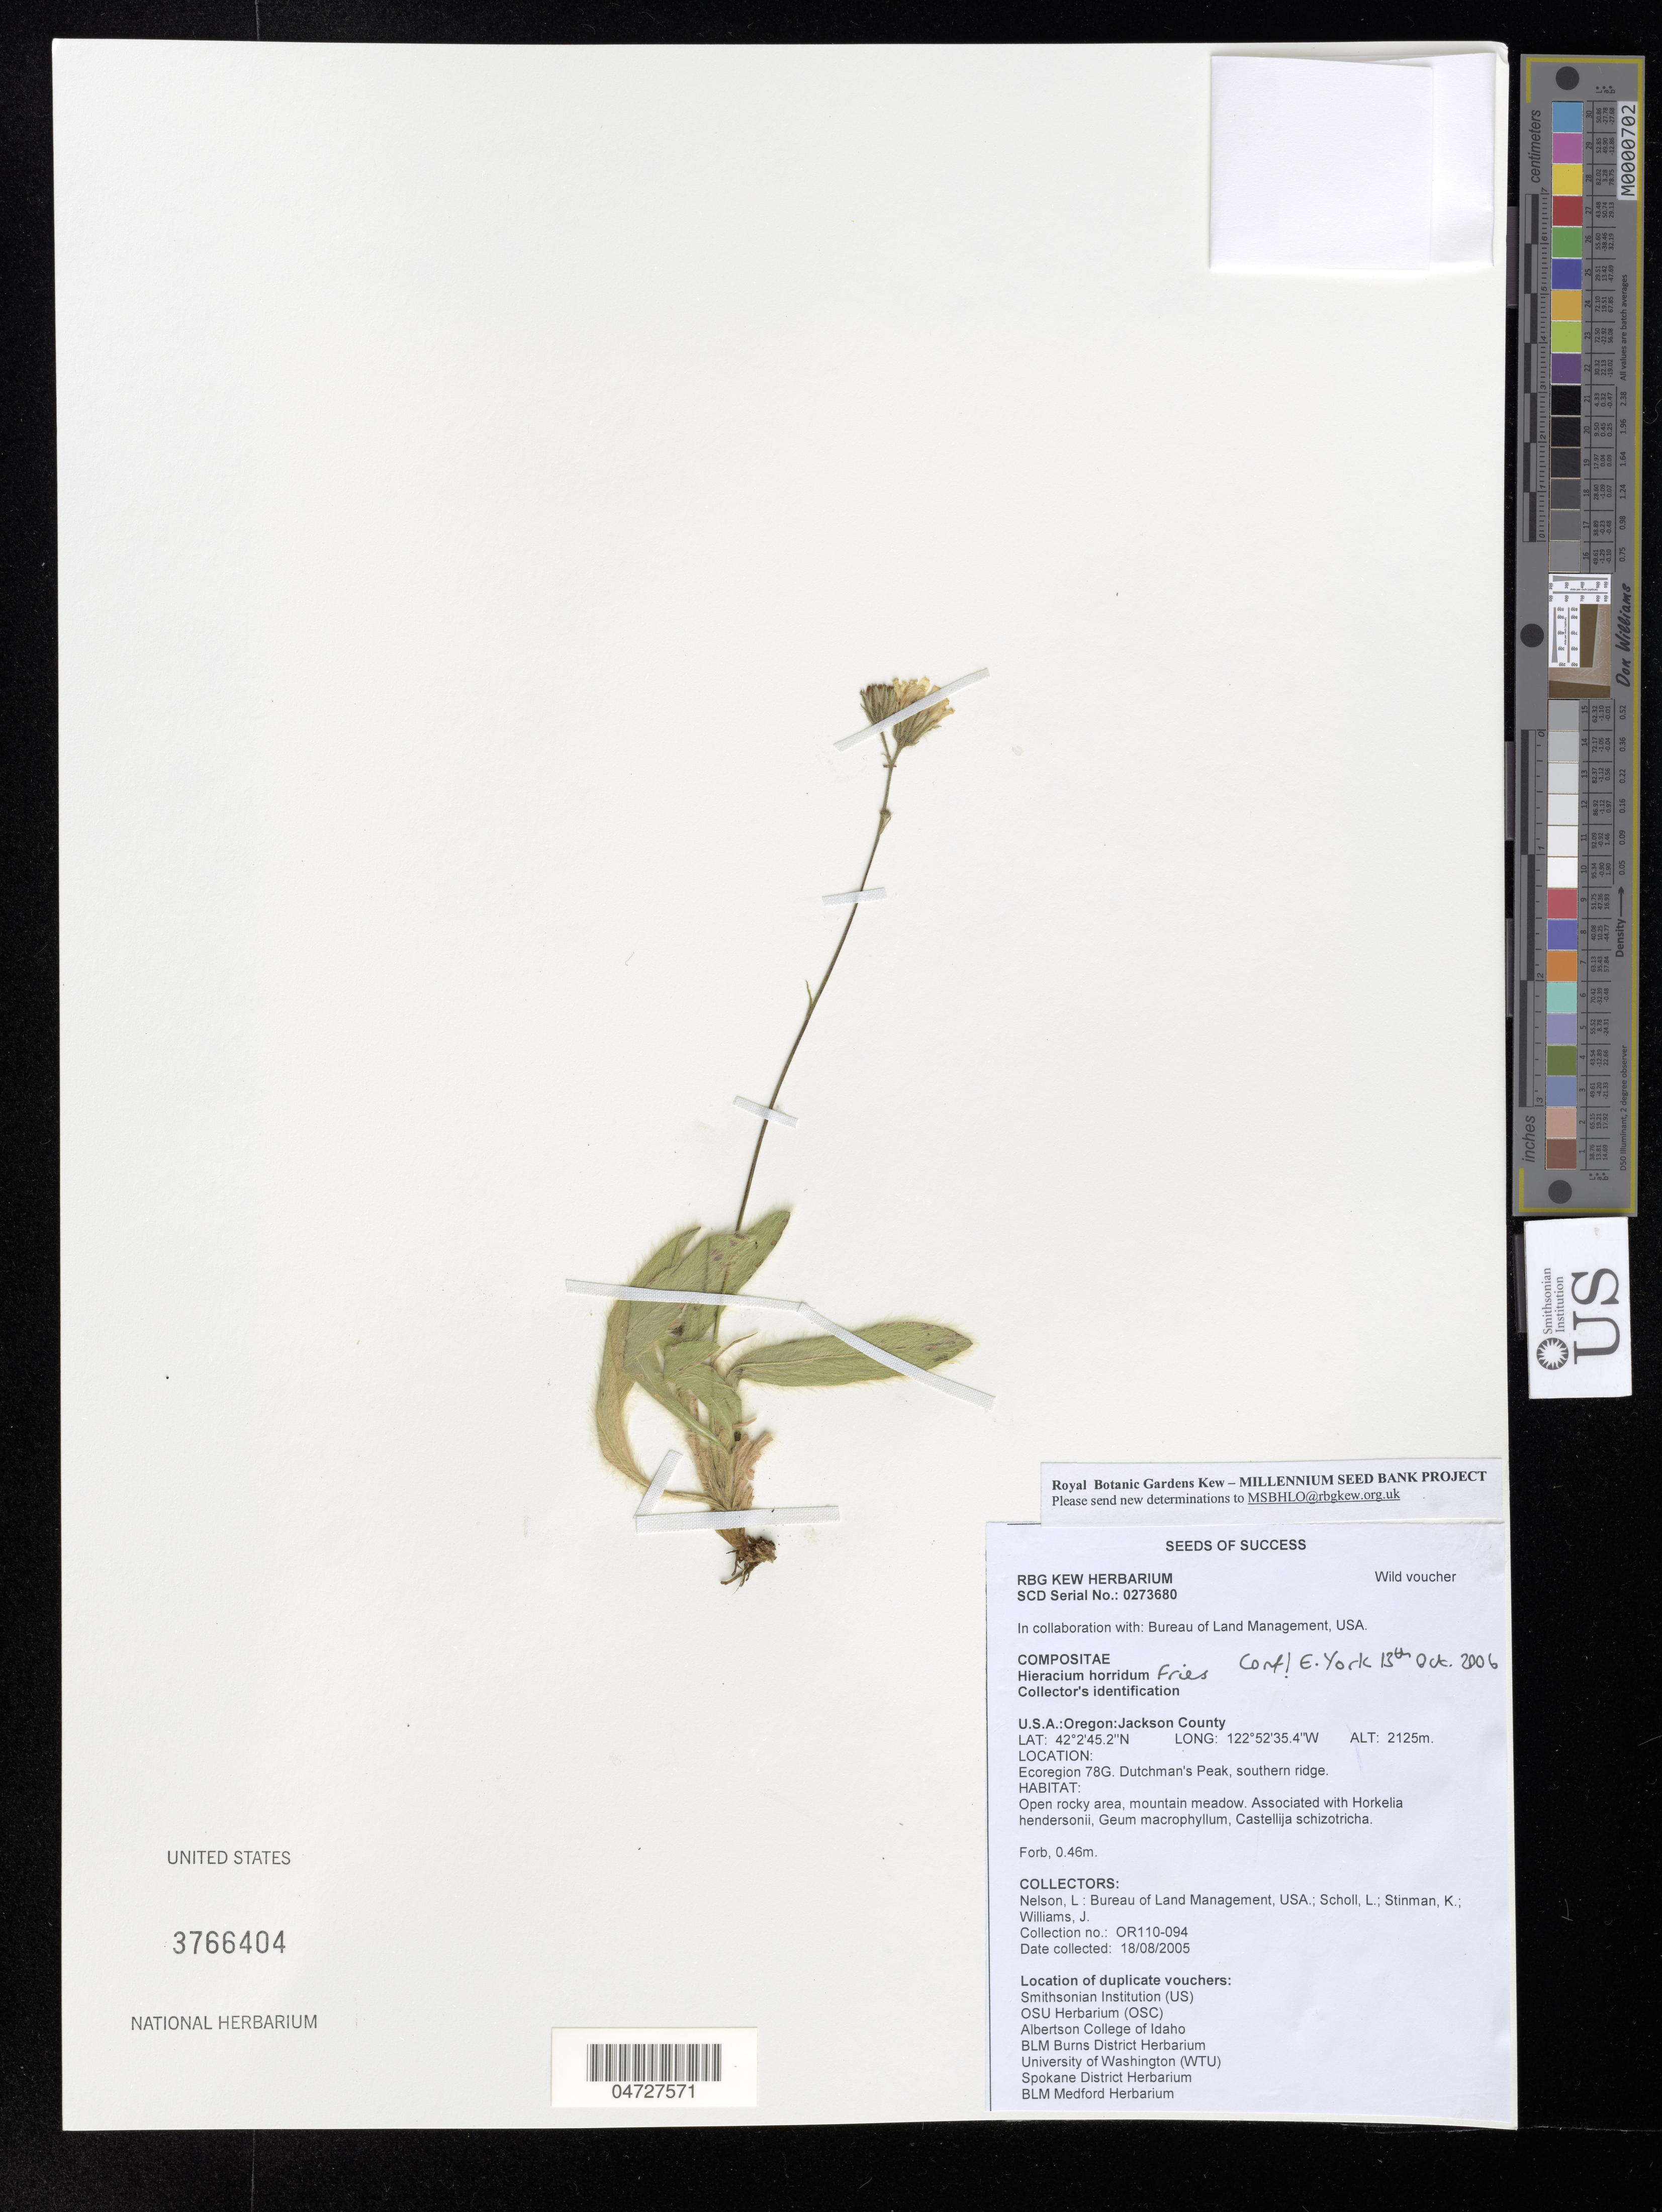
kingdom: Plantae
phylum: Tracheophyta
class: Magnoliopsida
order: Asterales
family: Asteraceae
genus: Hieracium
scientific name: Hieracium horridum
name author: Fr.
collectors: L. Nelson, L. Scholl, K. Stinman & J. Williams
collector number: OR110-094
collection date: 2005-08-18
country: United States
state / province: Oregon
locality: Jackson County. Ecoregion 78G. Dutchman's Peak, southern ridge.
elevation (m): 2125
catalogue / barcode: US 3766404